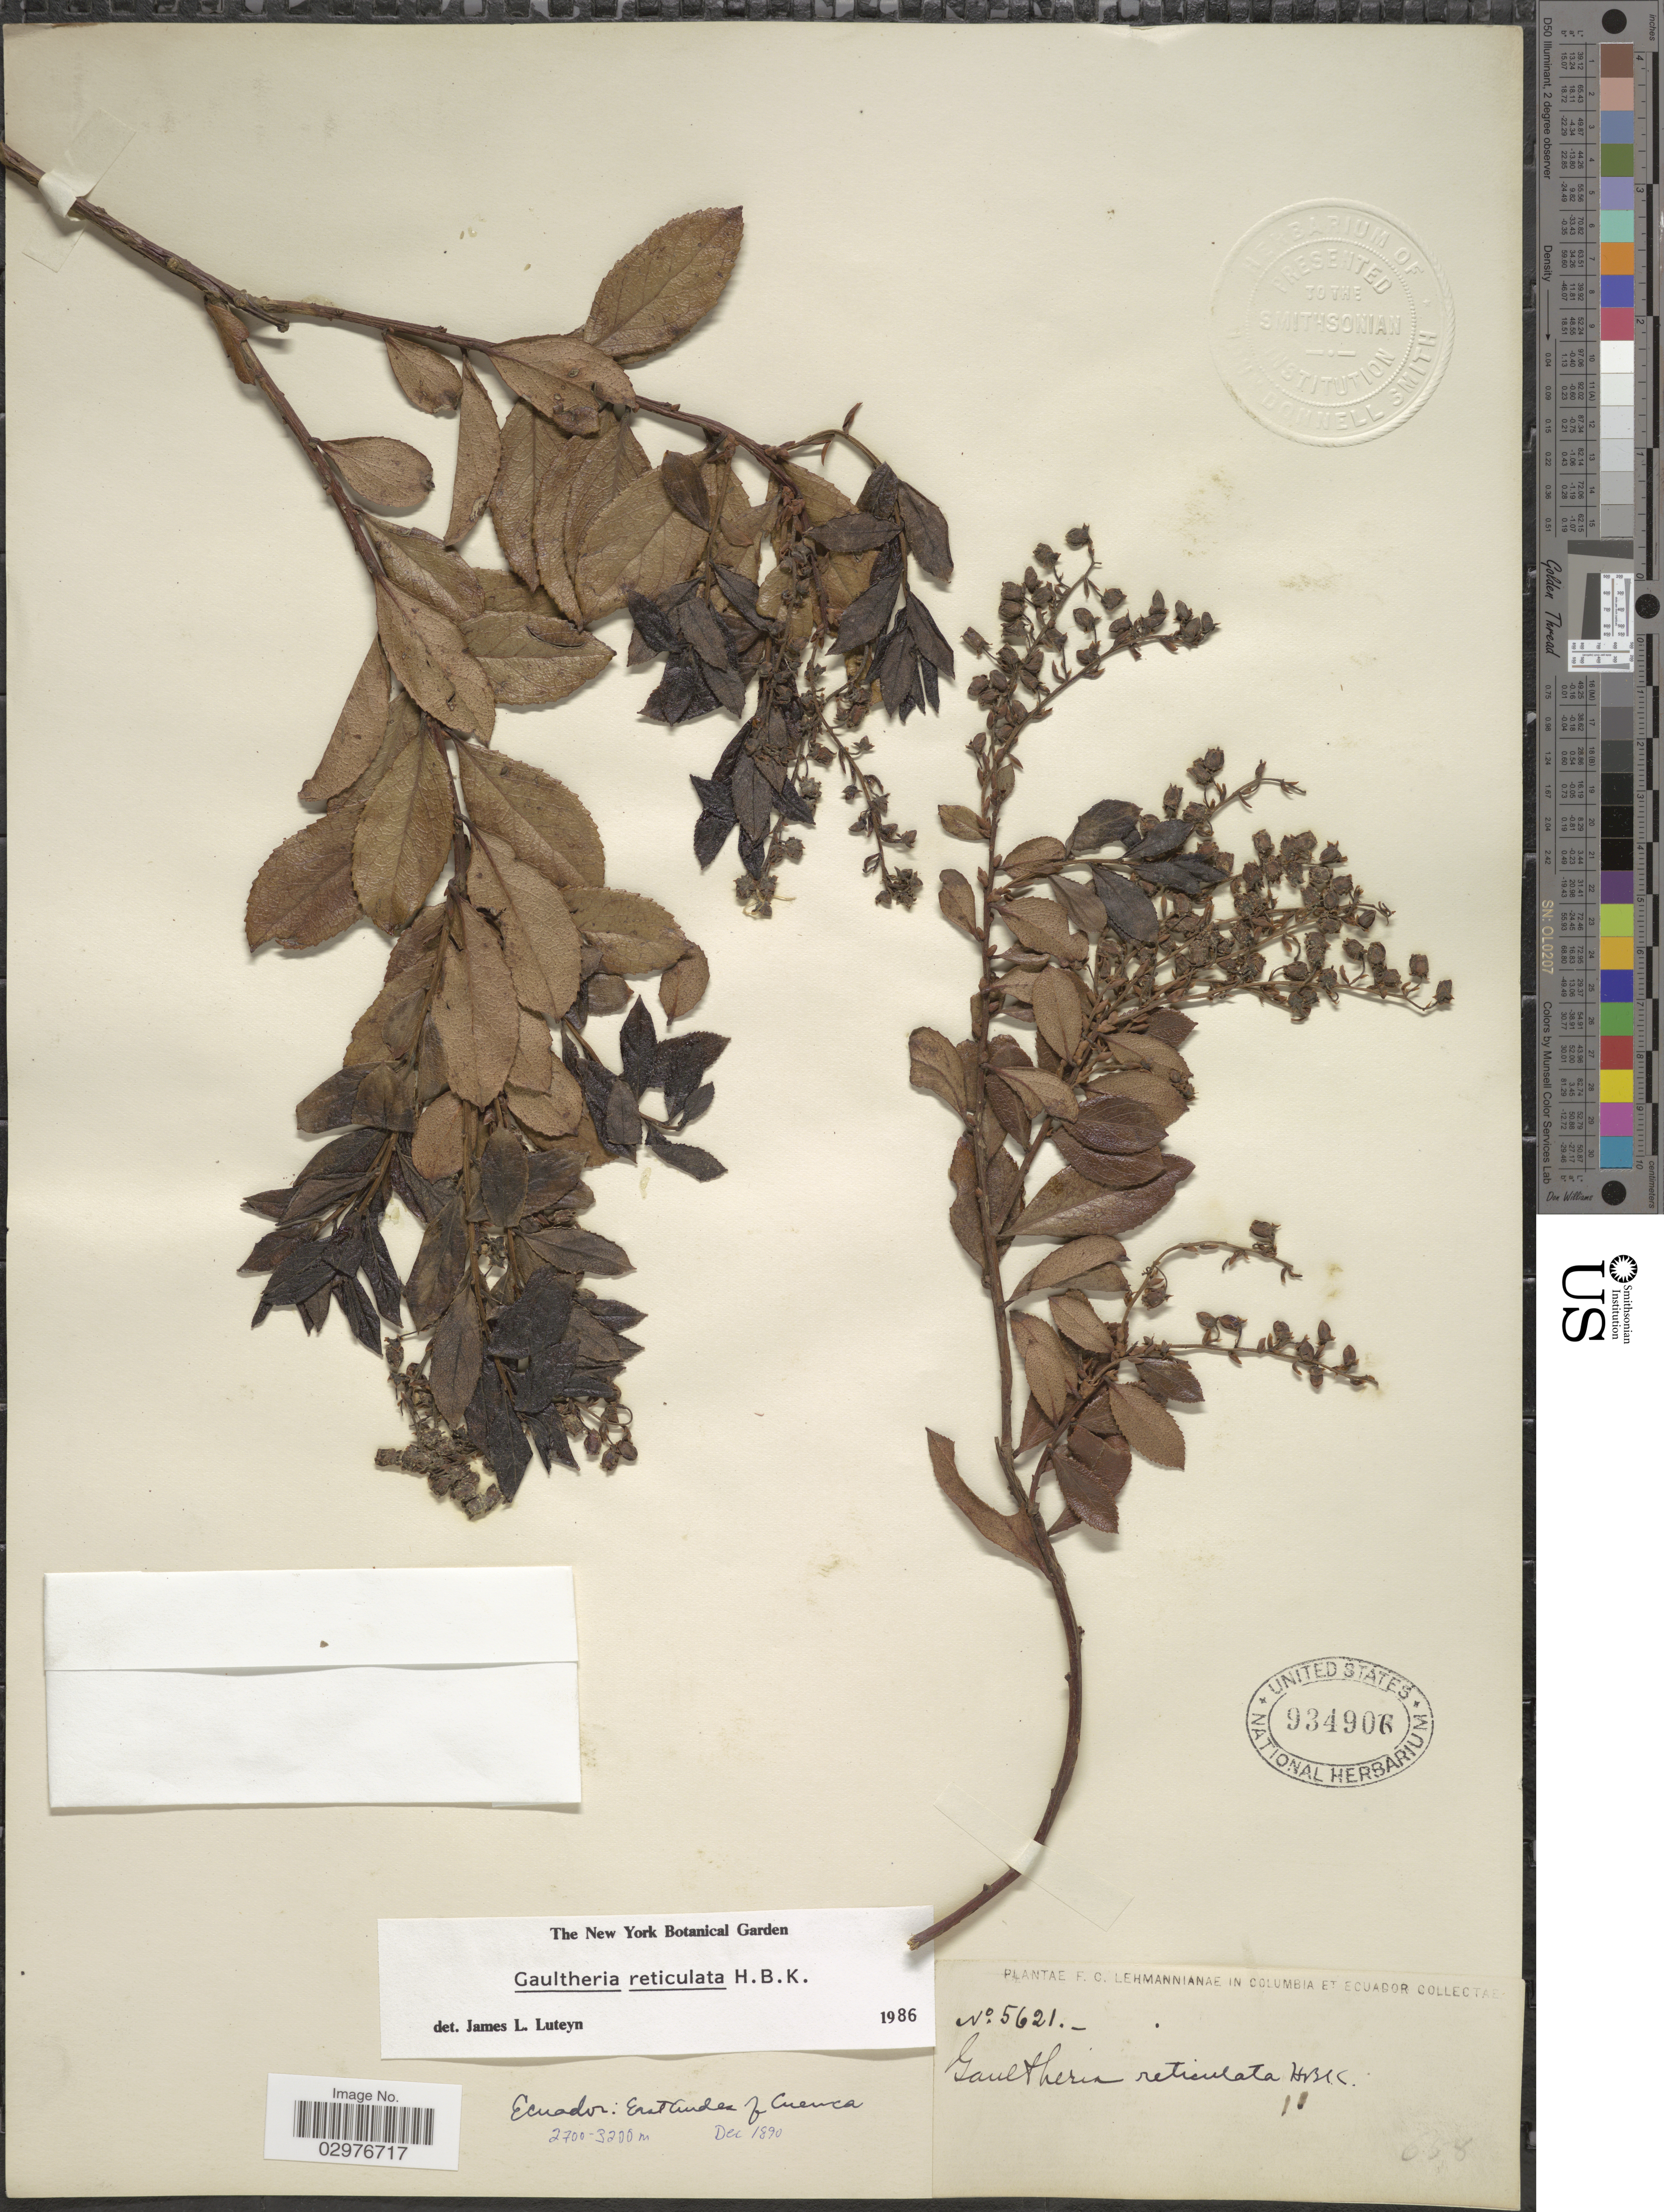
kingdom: Plantae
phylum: Tracheophyta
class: Magnoliopsida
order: Ericales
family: Ericaceae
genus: Gaultheria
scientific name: Gaultheria reticulata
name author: Kunth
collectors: F. C. Lehmann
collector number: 5621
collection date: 1890-12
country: Ecuador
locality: East Andes of Cuenca.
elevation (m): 2700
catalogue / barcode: US 934906